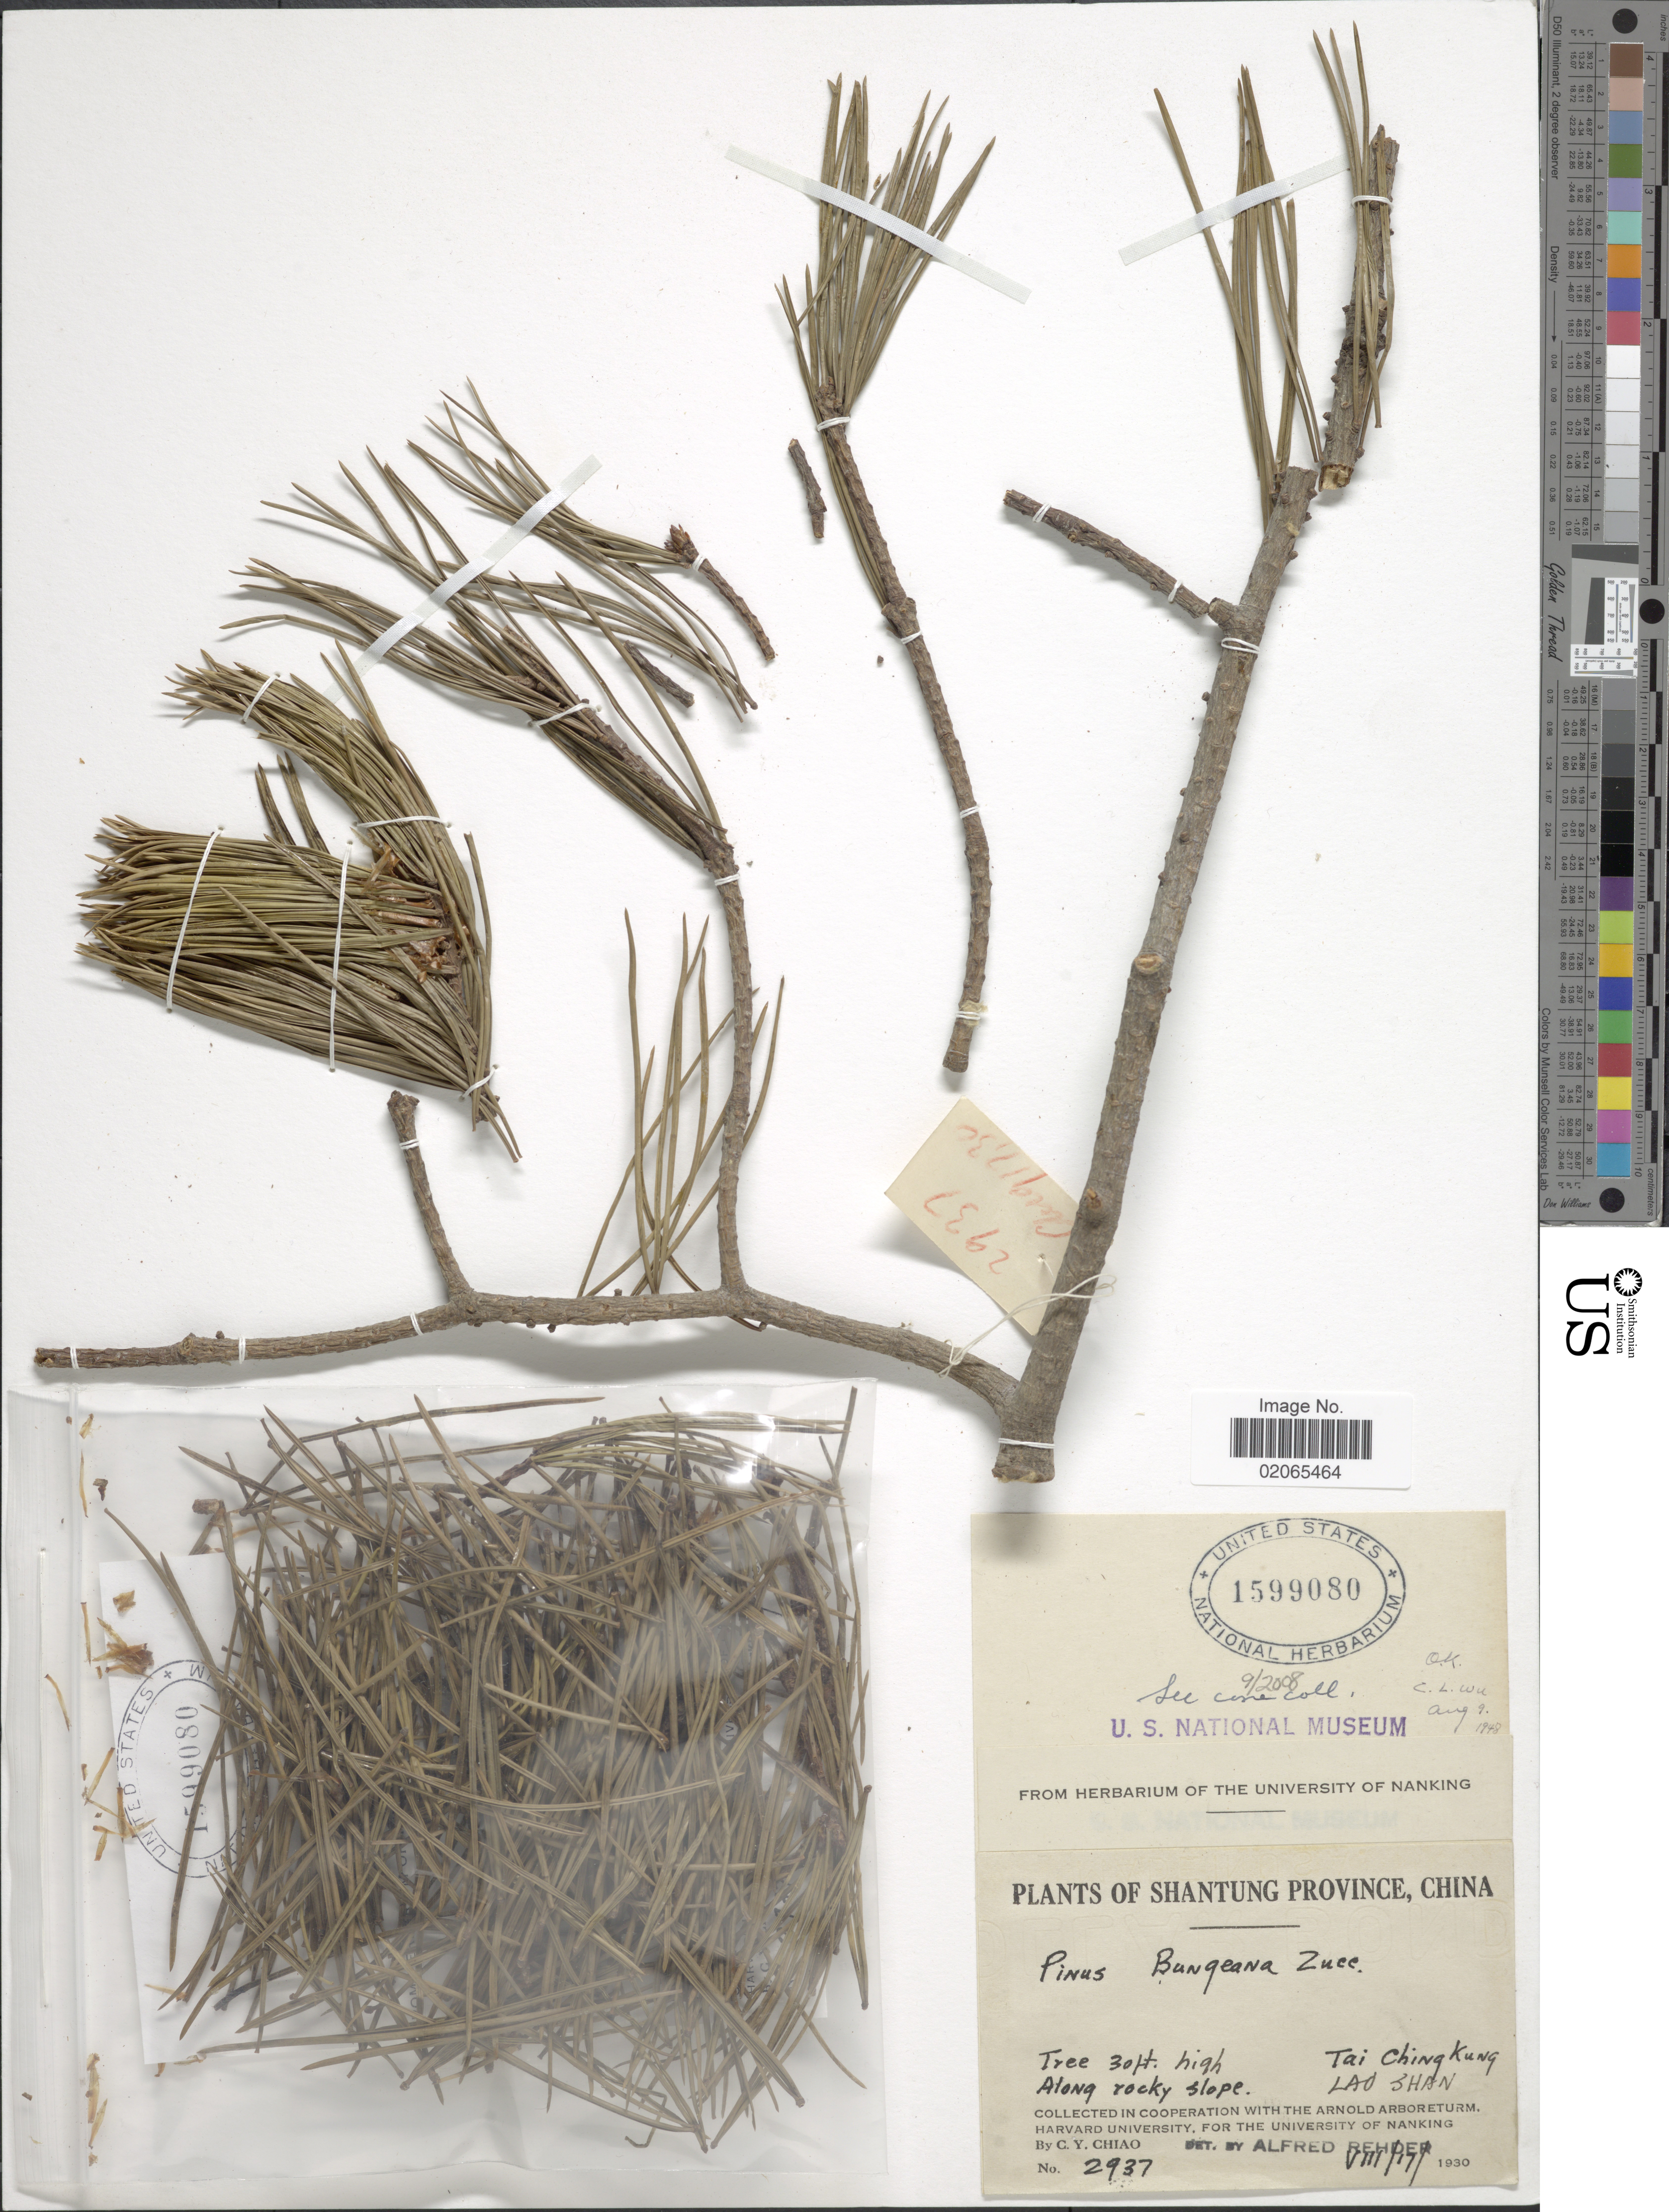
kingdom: Plantae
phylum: Tracheophyta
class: Pinopsida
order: Pinales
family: Pinaceae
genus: Pinus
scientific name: Pinus bungeana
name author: Zucc. ex Endl.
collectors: C. Y. Chiao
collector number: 2937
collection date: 1930-08-17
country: China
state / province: Shandong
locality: Shantung Province, Tai Ching Kung. Lao Shan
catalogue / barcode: US 1599080